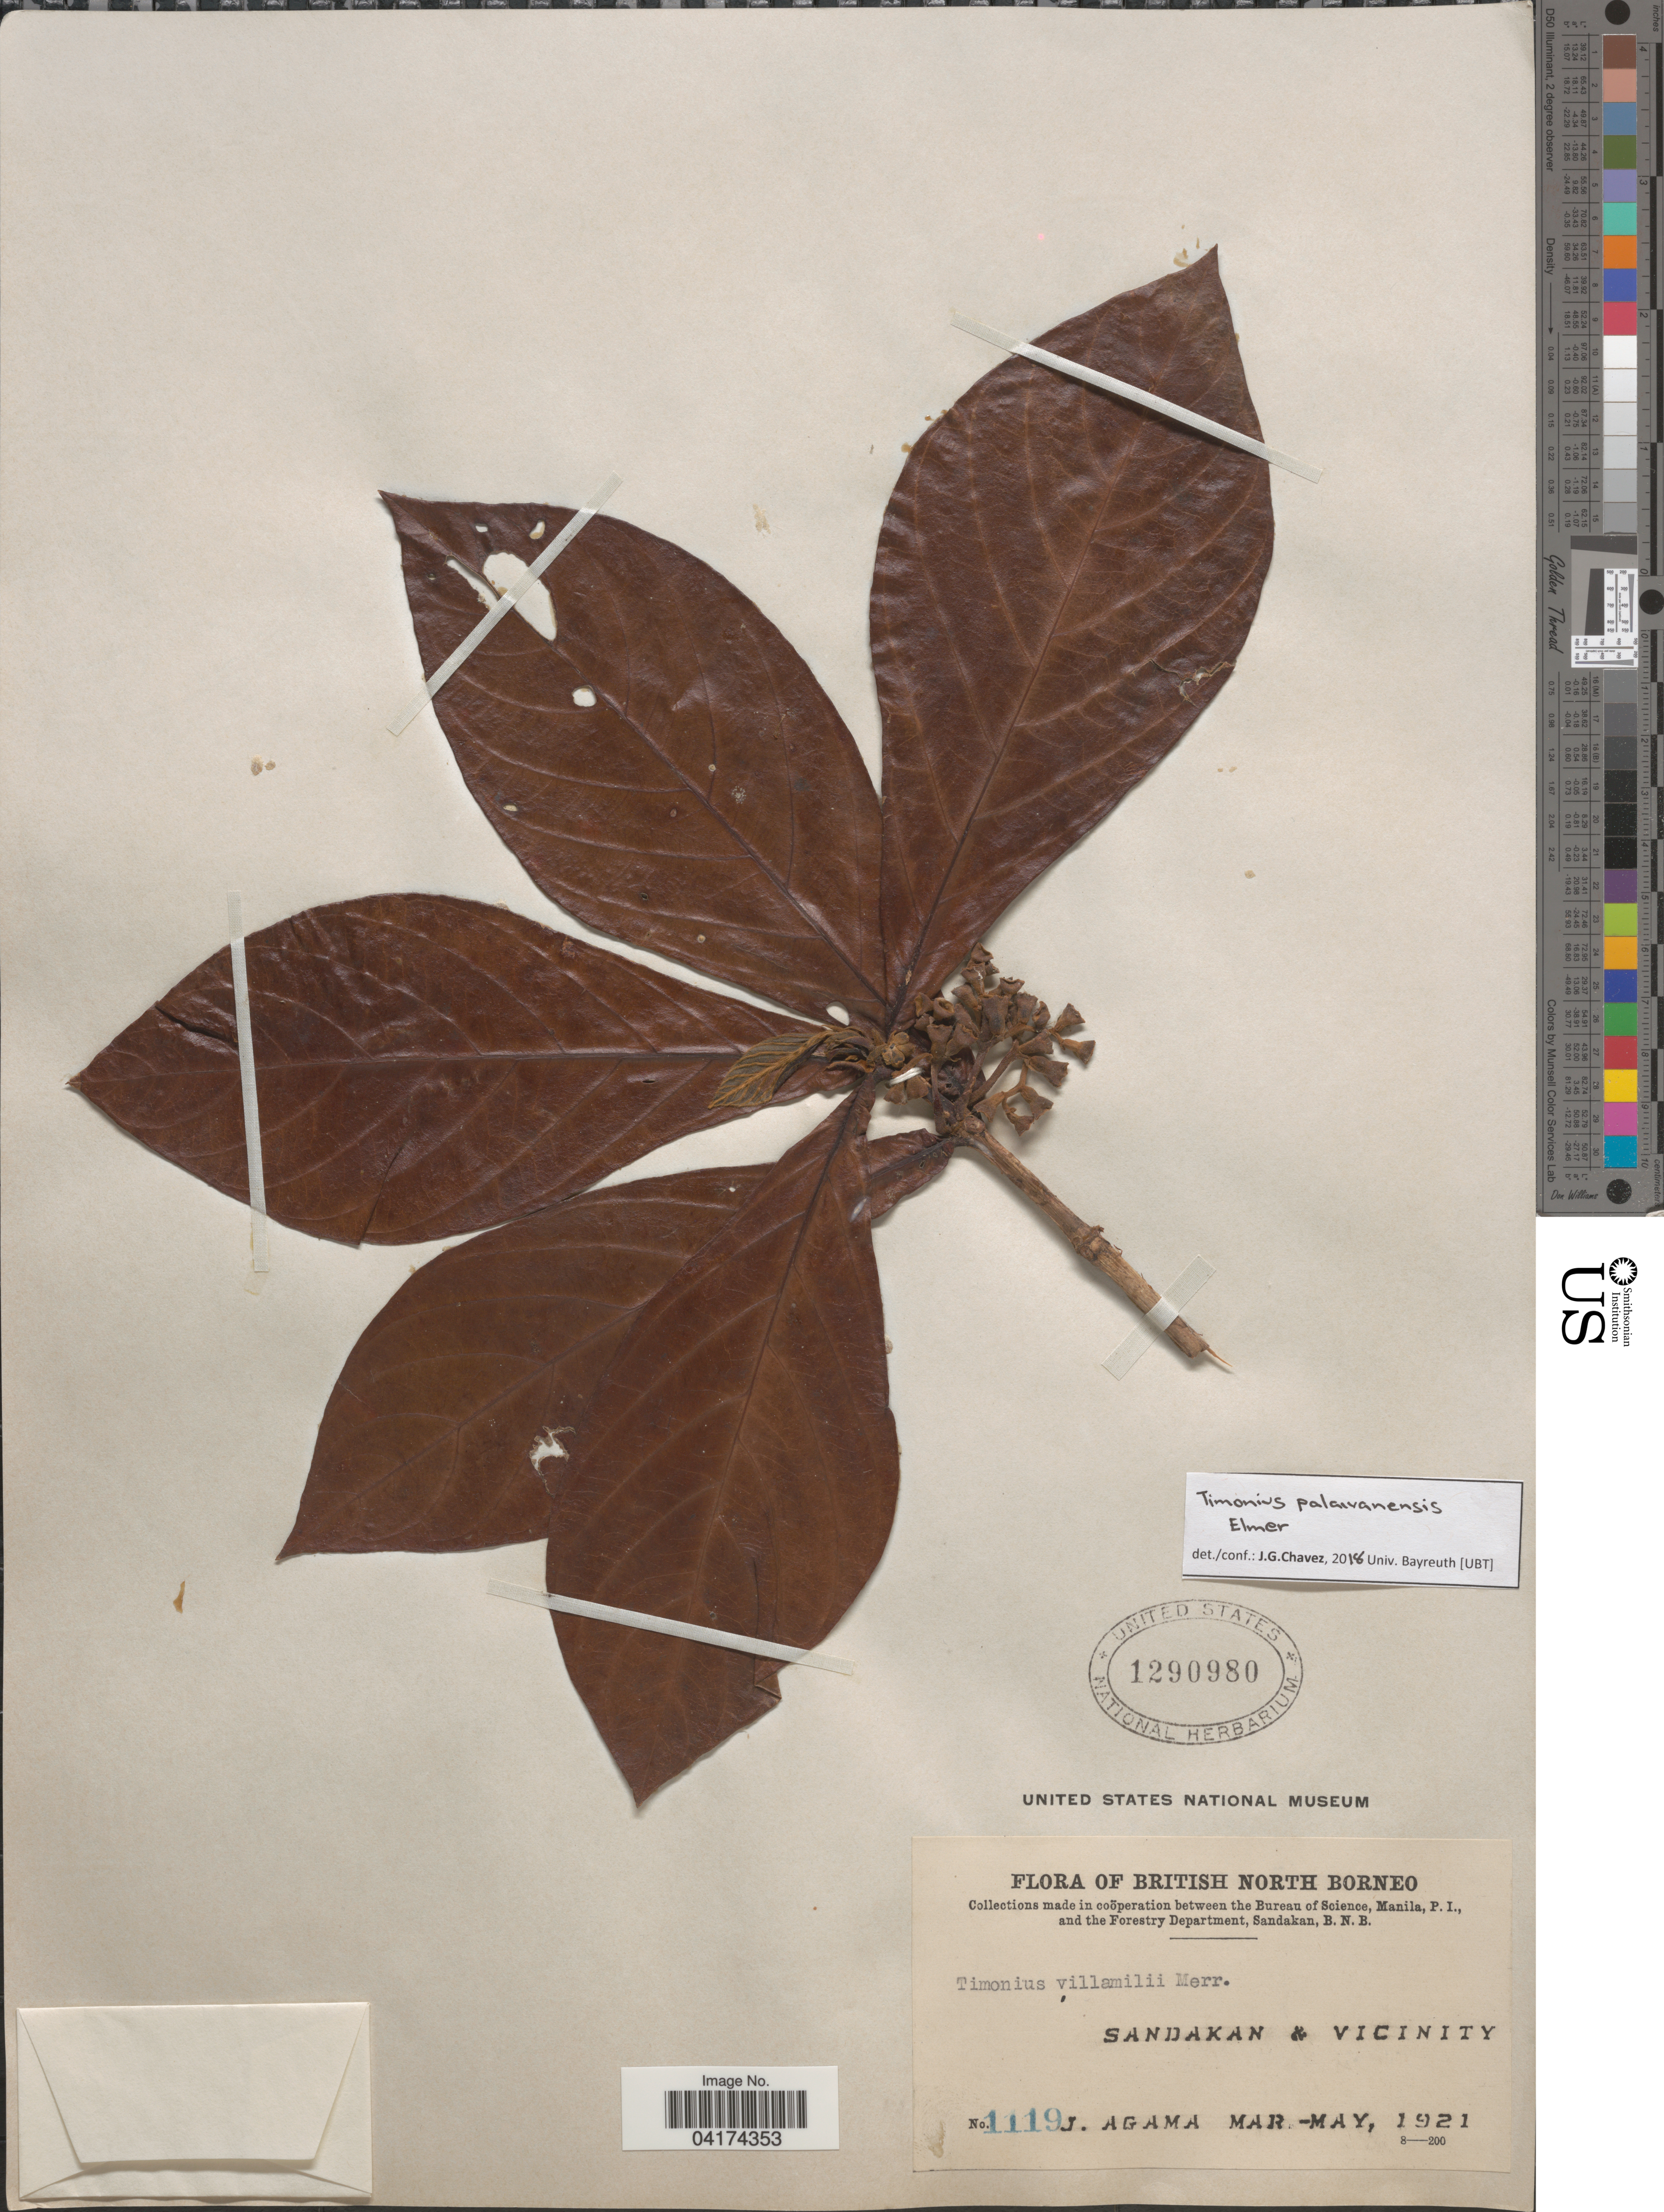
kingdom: Plantae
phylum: Tracheophyta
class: Magnoliopsida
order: Gentianales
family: Rubiaceae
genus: Timonius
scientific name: Timonius palawanensis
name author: Elmer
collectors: J. Agama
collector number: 1119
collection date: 1921-03/1921-05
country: Malaysia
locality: British North Borneo. Sandakan & vicinity.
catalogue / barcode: US 1290980